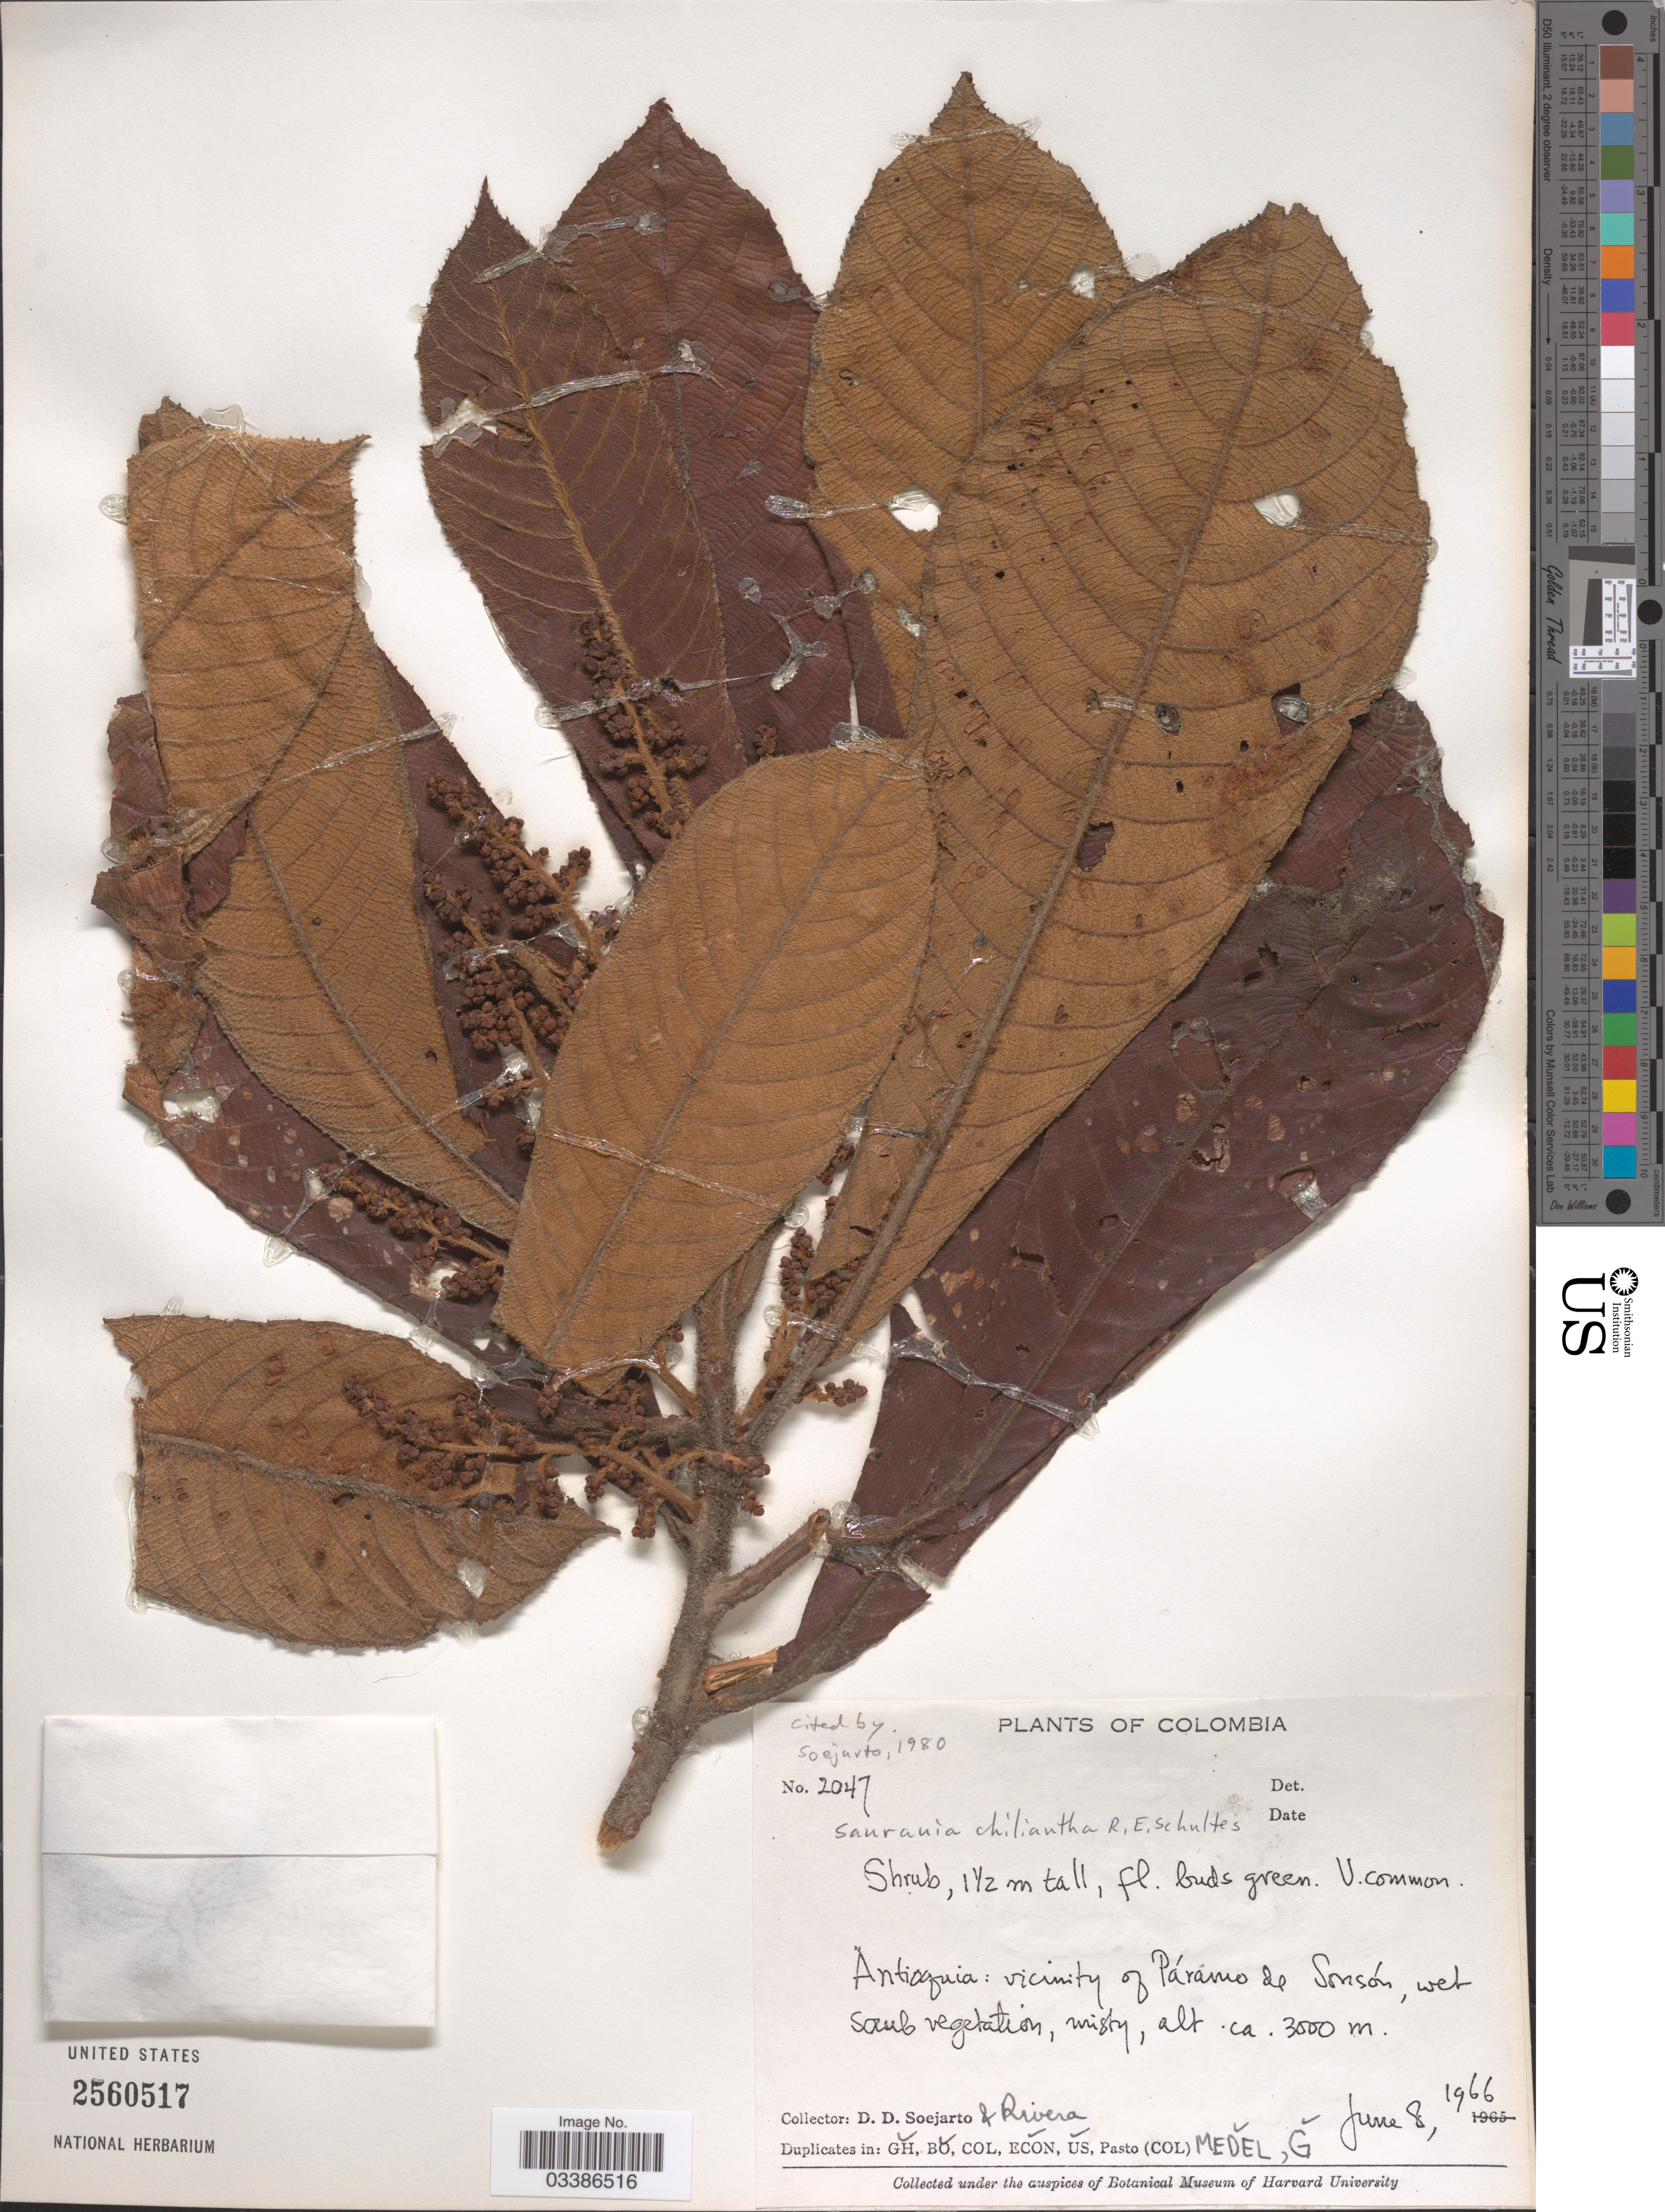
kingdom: Plantae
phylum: Tracheophyta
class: Magnoliopsida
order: Ericales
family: Actinidiaceae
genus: Saurauia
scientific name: Saurauia chiliantha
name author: R.E. Schult.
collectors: Rivera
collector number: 2047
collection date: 1966-06-08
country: Colombia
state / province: Antioquia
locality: Vicinity of Páramo de Sonsón.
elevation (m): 3000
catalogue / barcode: US 2560517